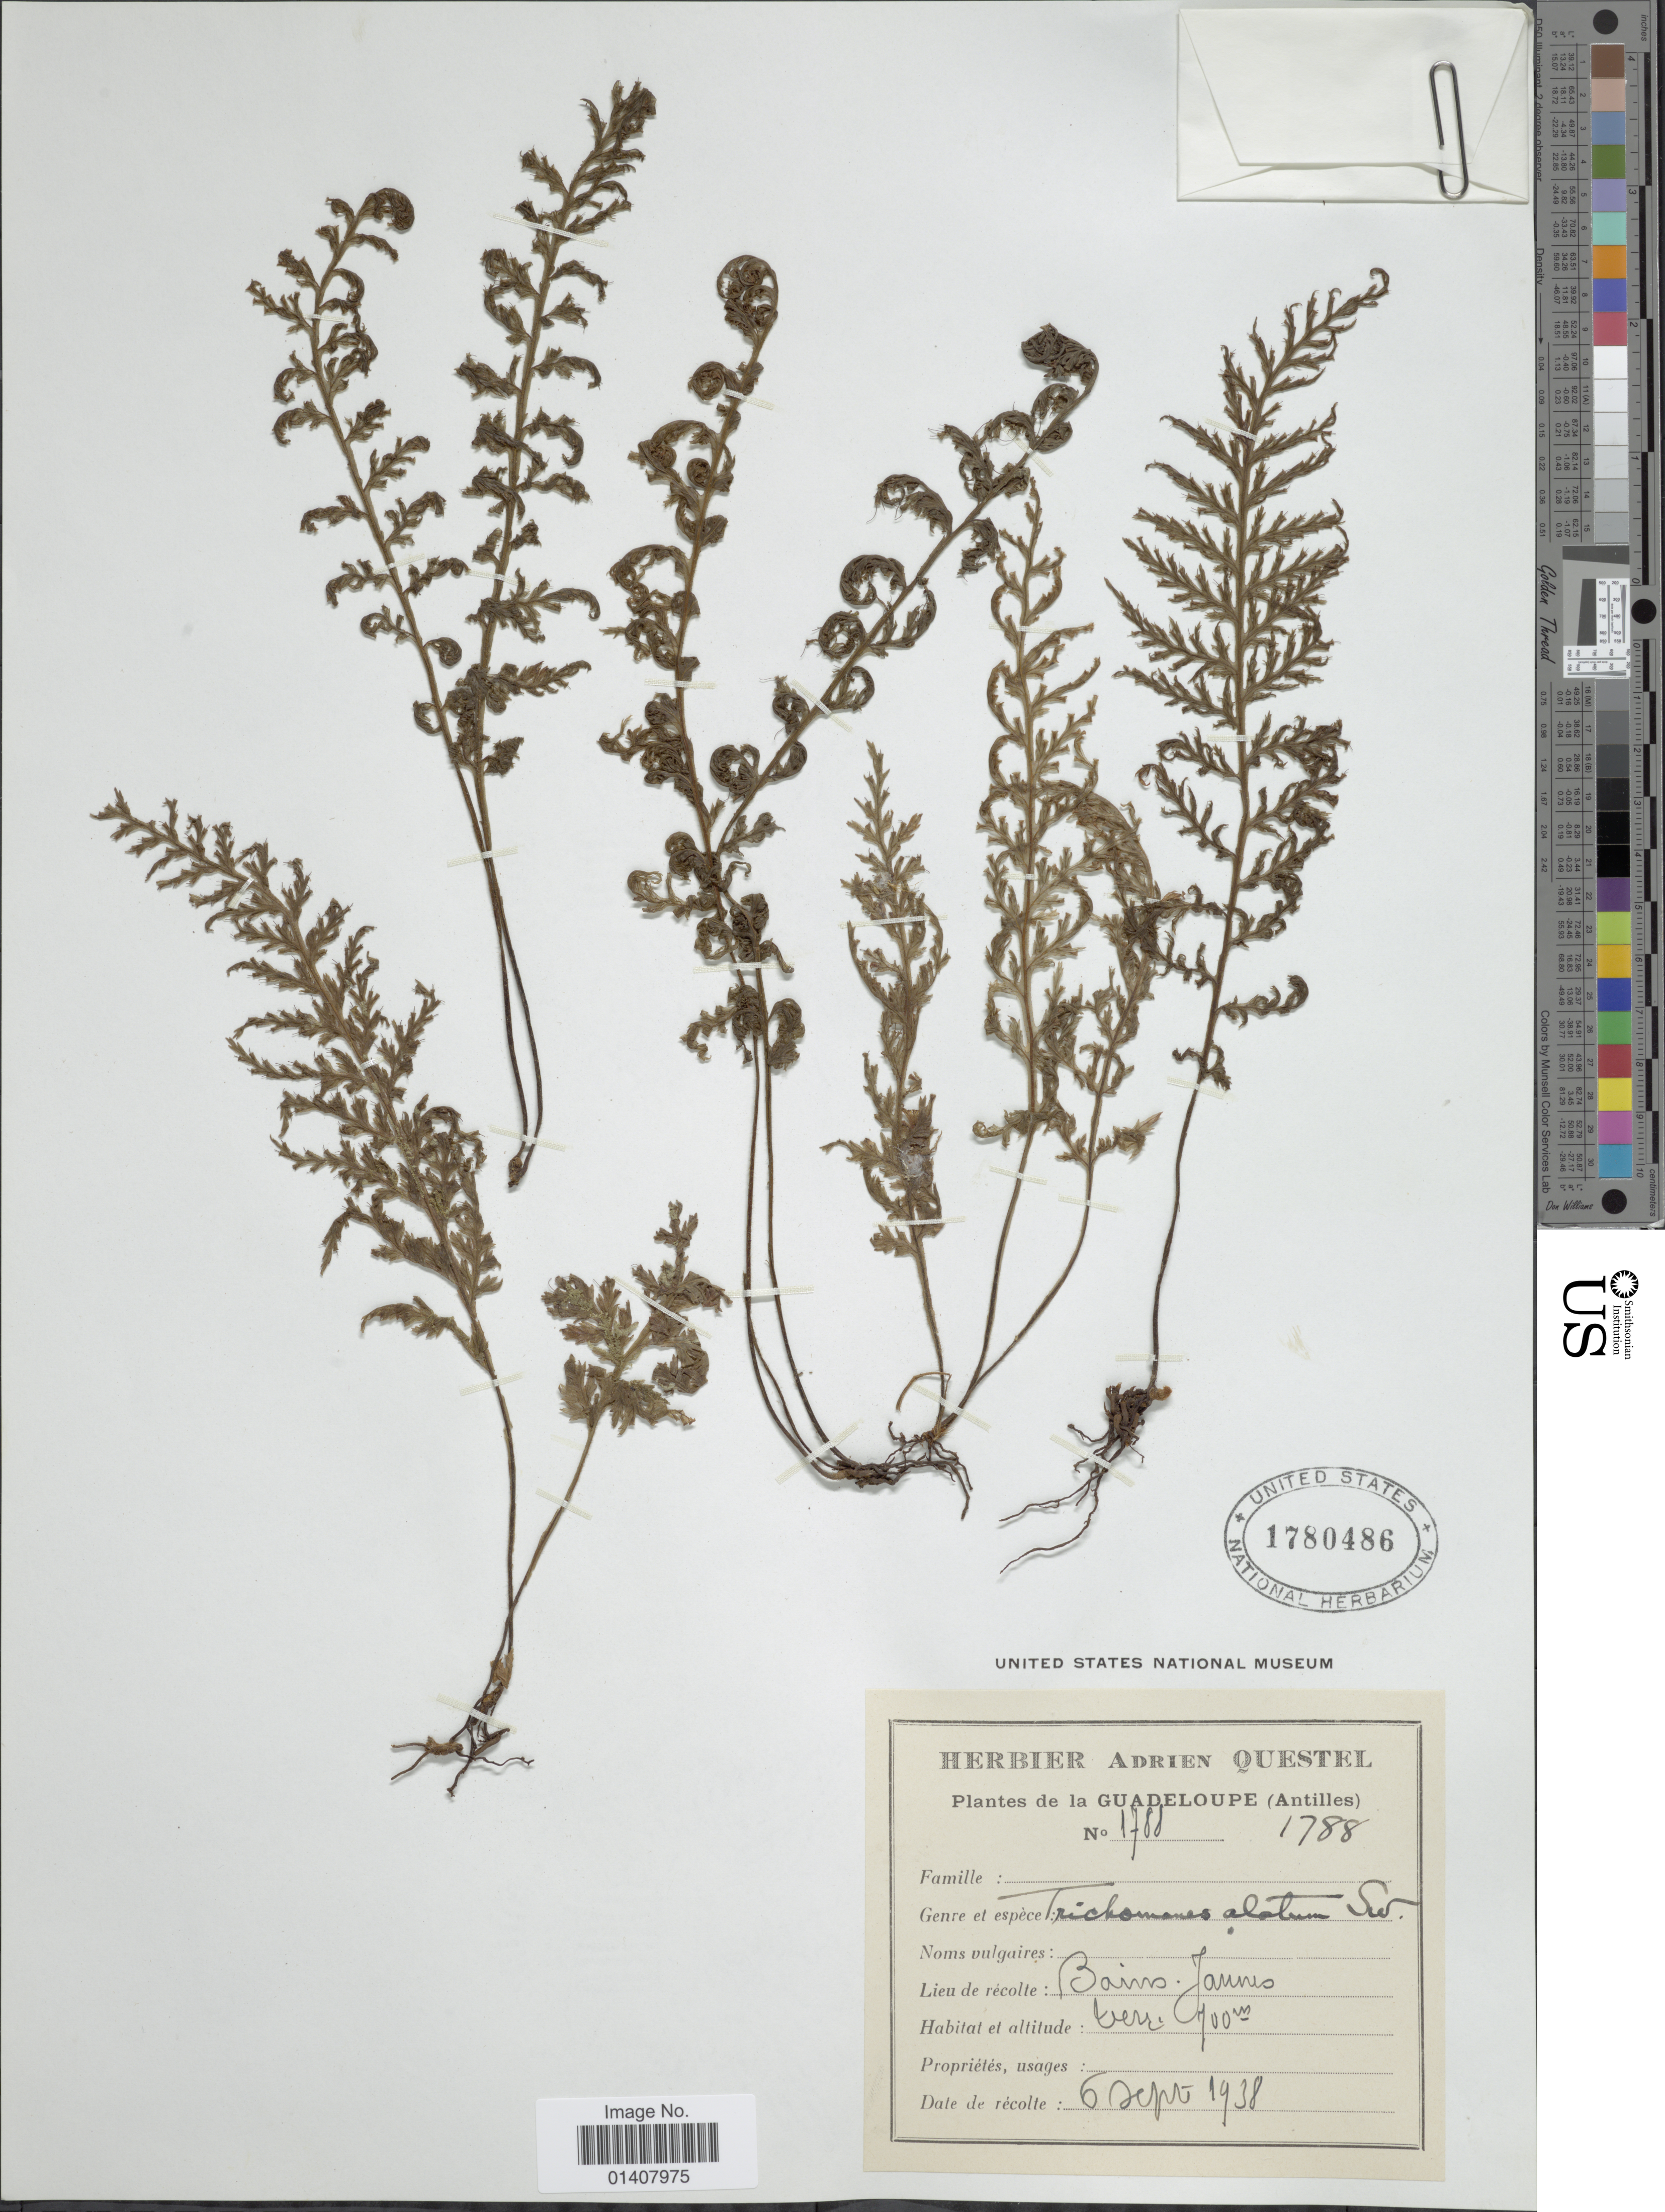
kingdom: Plantae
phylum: Tracheophyta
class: Polypodiopsida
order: Hymenophyllales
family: Hymenophyllaceae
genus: Trichomanes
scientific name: Trichomanes alatum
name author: Sw.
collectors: A. Questel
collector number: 1788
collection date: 1938-09-06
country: Guadeloupe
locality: Guadeloupe(Antiller), Bains Jannes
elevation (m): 700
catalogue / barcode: US 1780486